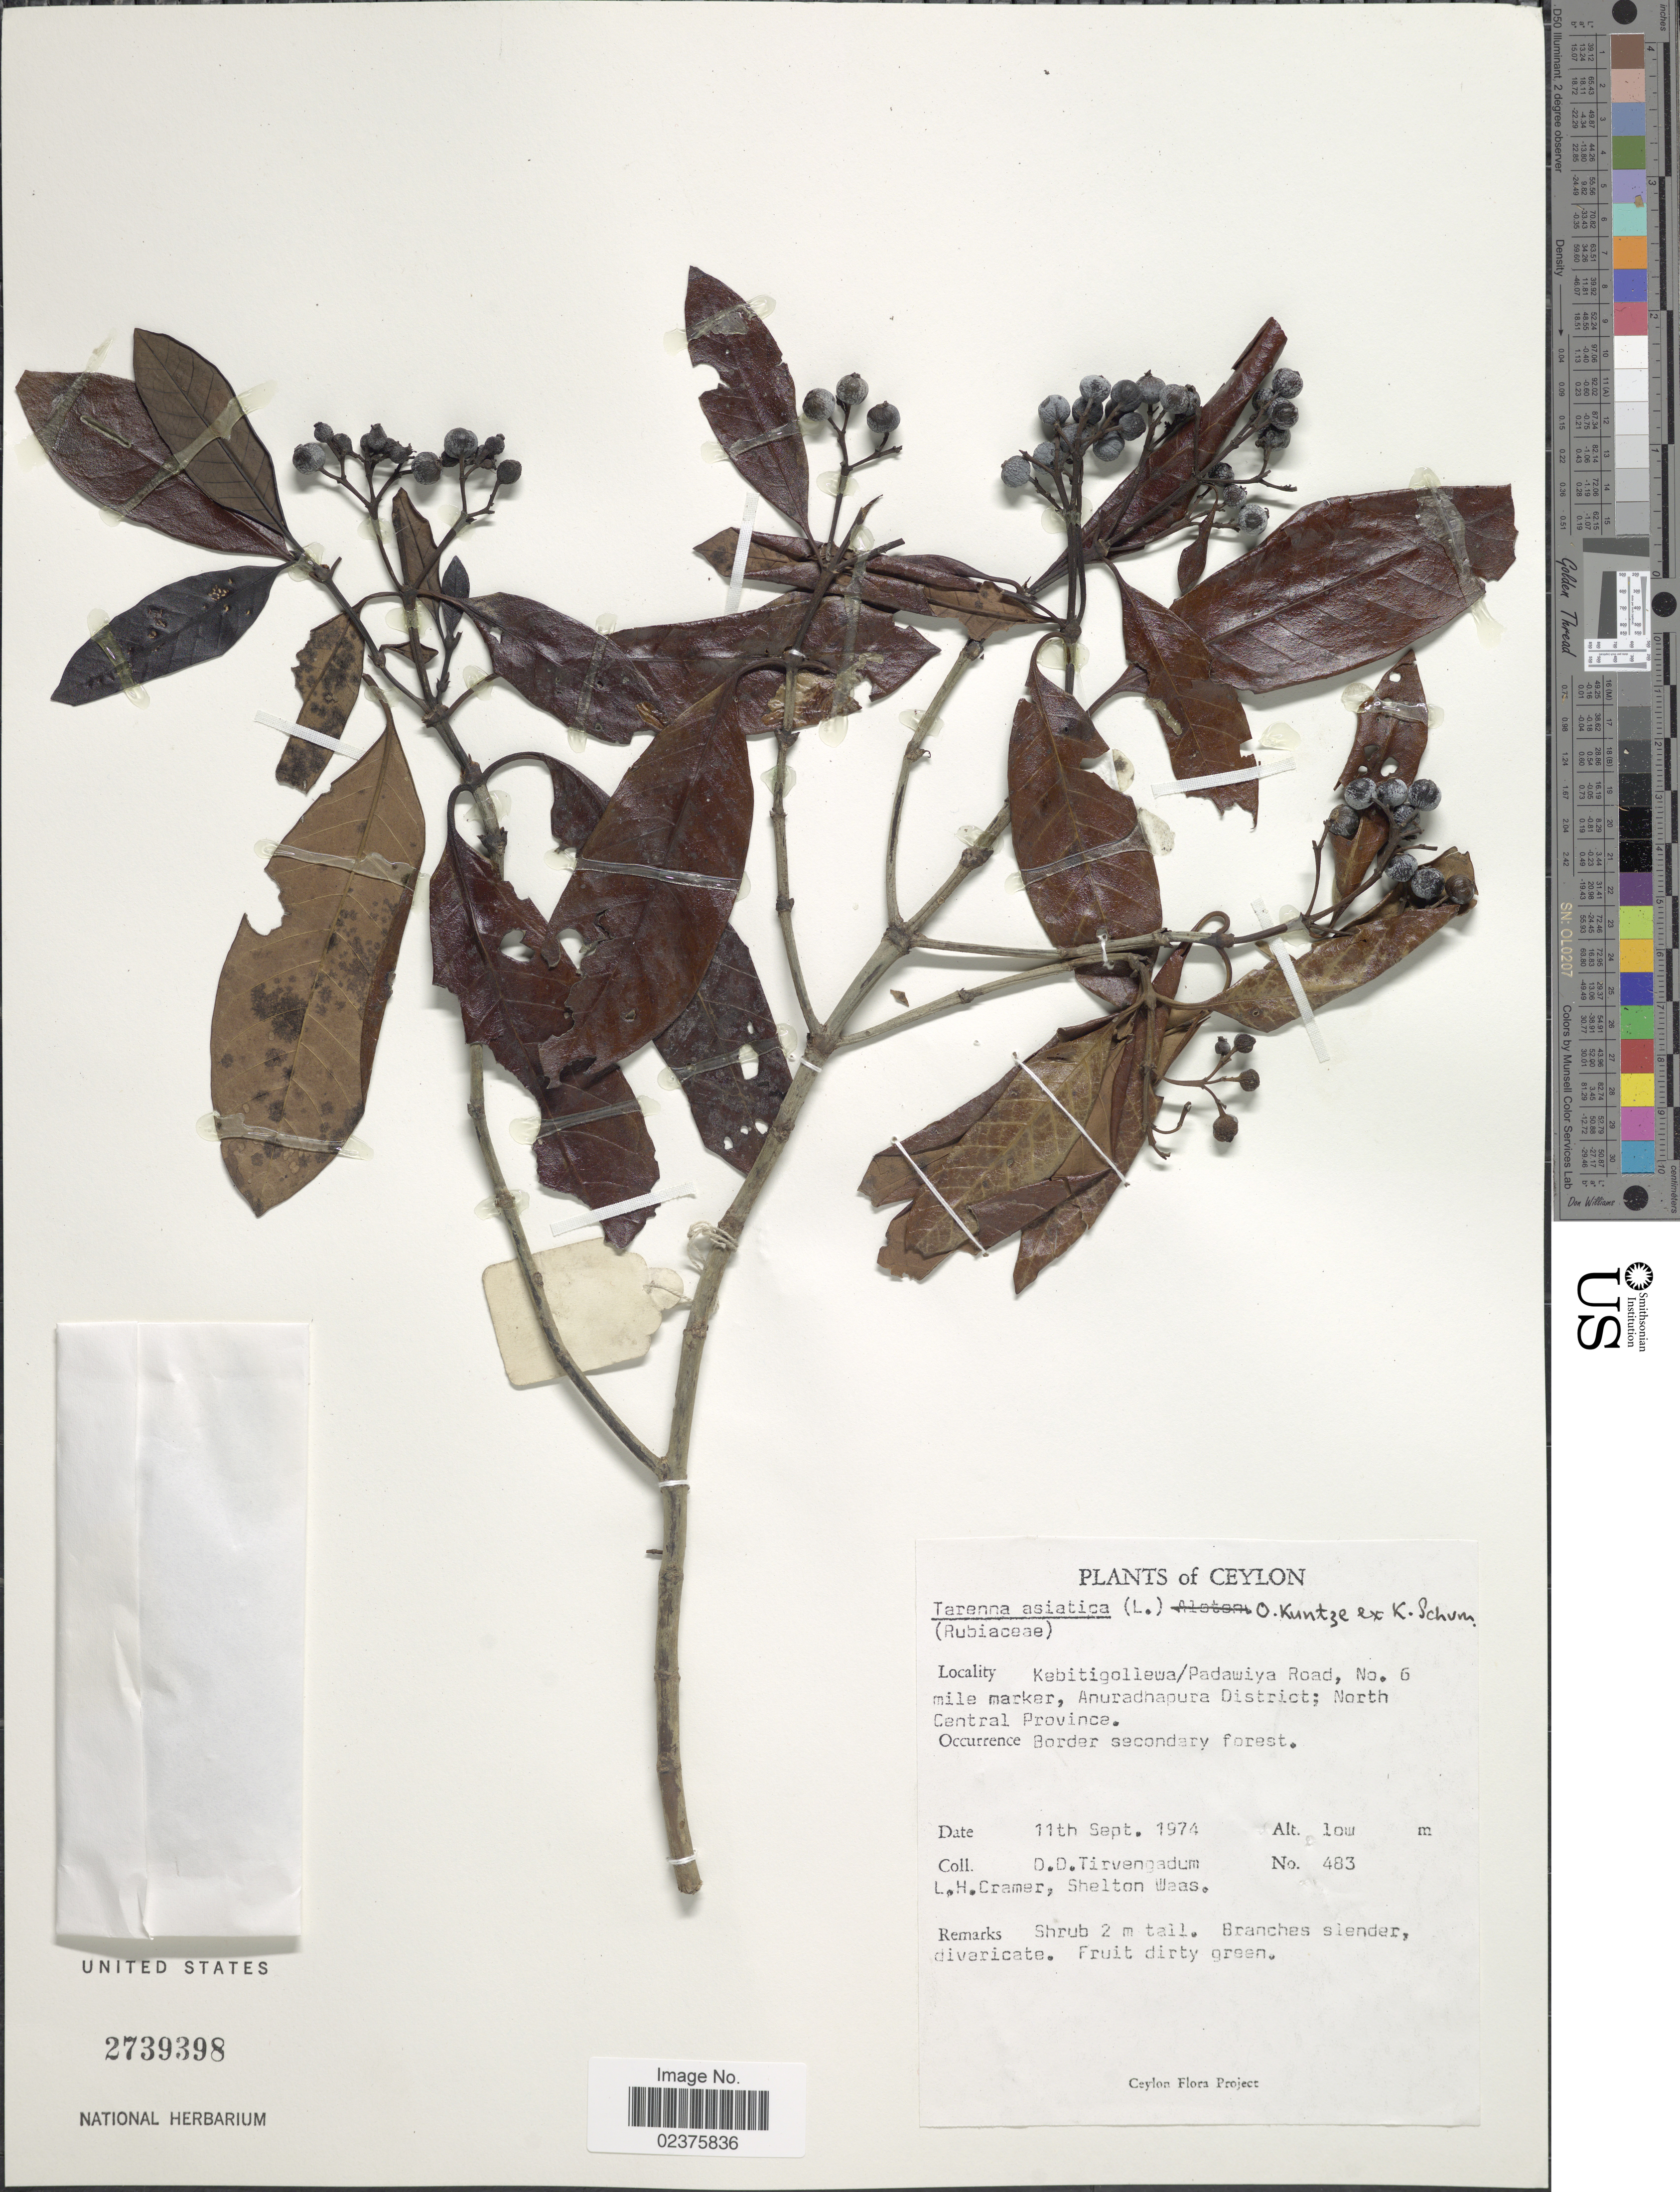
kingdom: Plantae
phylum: Tracheophyta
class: Magnoliopsida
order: Gentianales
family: Rubiaceae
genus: Tarenna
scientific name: Tarenna asiatica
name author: (L.) Kuntze ex K. Schum.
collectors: D. Tirvengadum, L. H. Cramer & S. Waas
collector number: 483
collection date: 1974-09-11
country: Sri Lanka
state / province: North Central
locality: Ceylon, Kebitigollewa/Padawiya Road, no. 6 mile marker, Anuradhapura District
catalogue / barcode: US 2739398